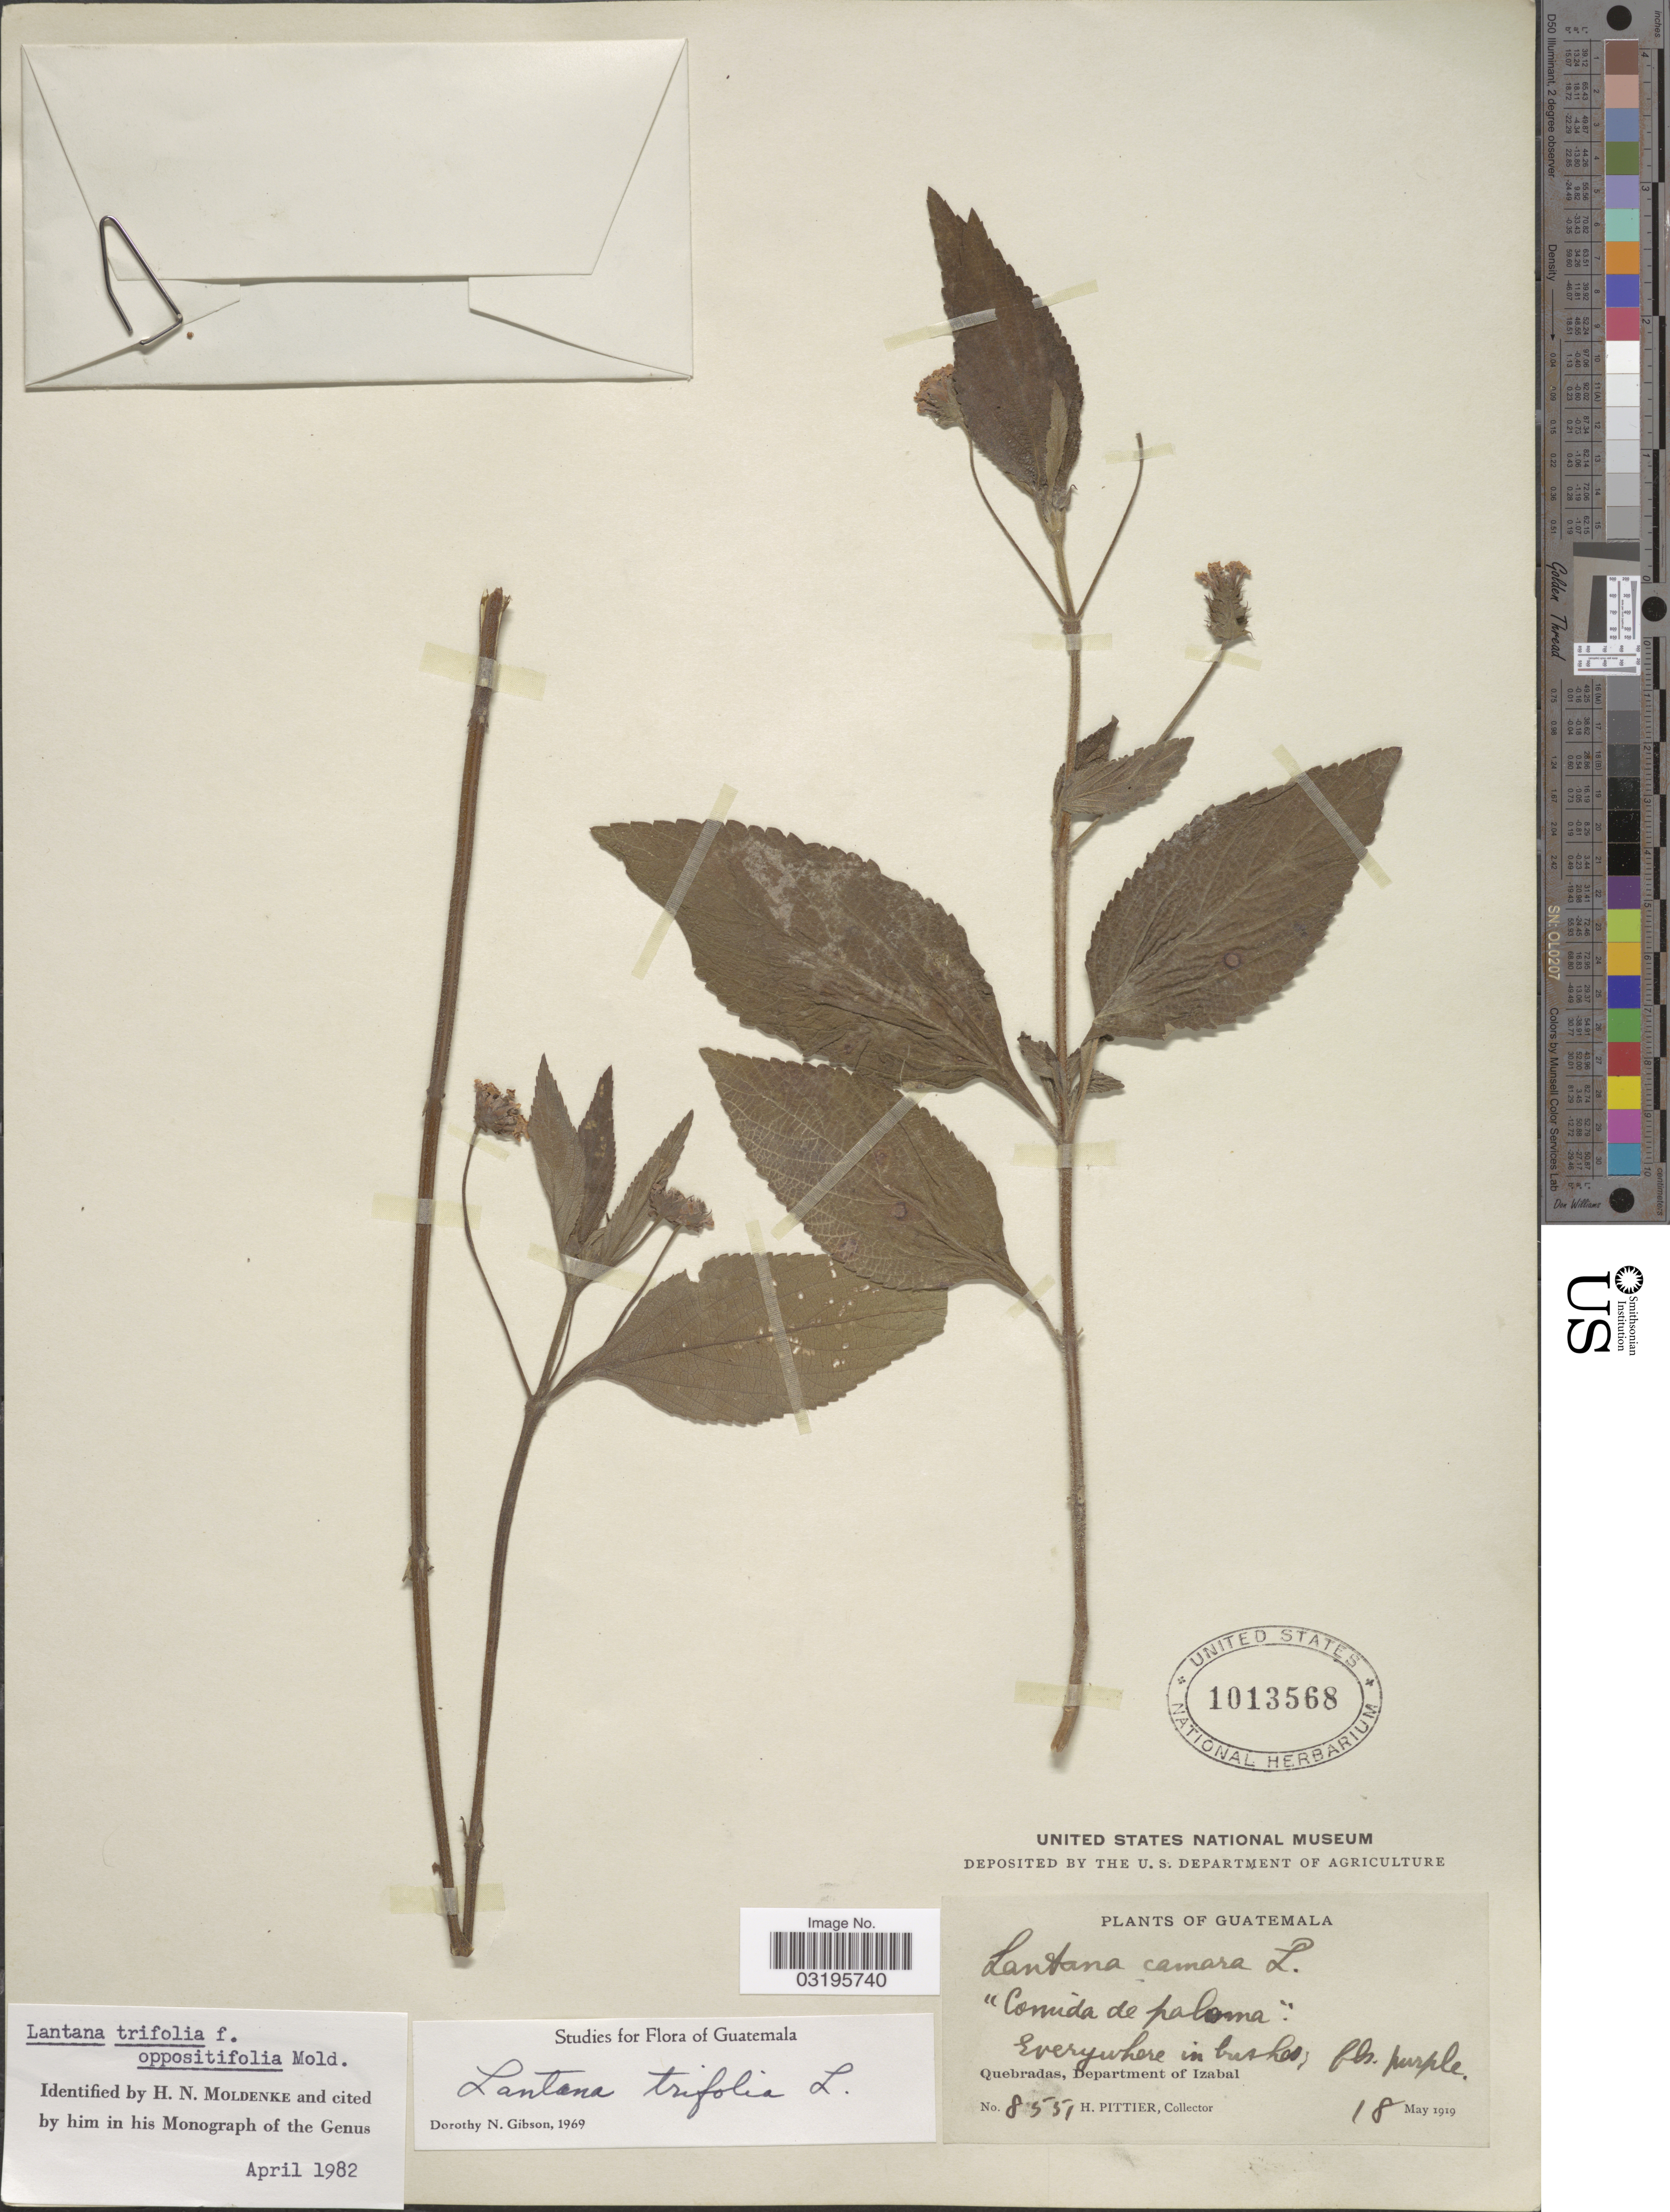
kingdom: Plantae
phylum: Tracheophyta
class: Magnoliopsida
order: Lamiales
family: Verbenaceae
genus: Lantana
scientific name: Lantana trifolia f. oppositifolia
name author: Moldenke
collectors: H. F. Pittier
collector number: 8557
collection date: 1919-05-18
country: Guatemala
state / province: Izabal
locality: Quebradas, Department of Izabal.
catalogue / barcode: US 1013568